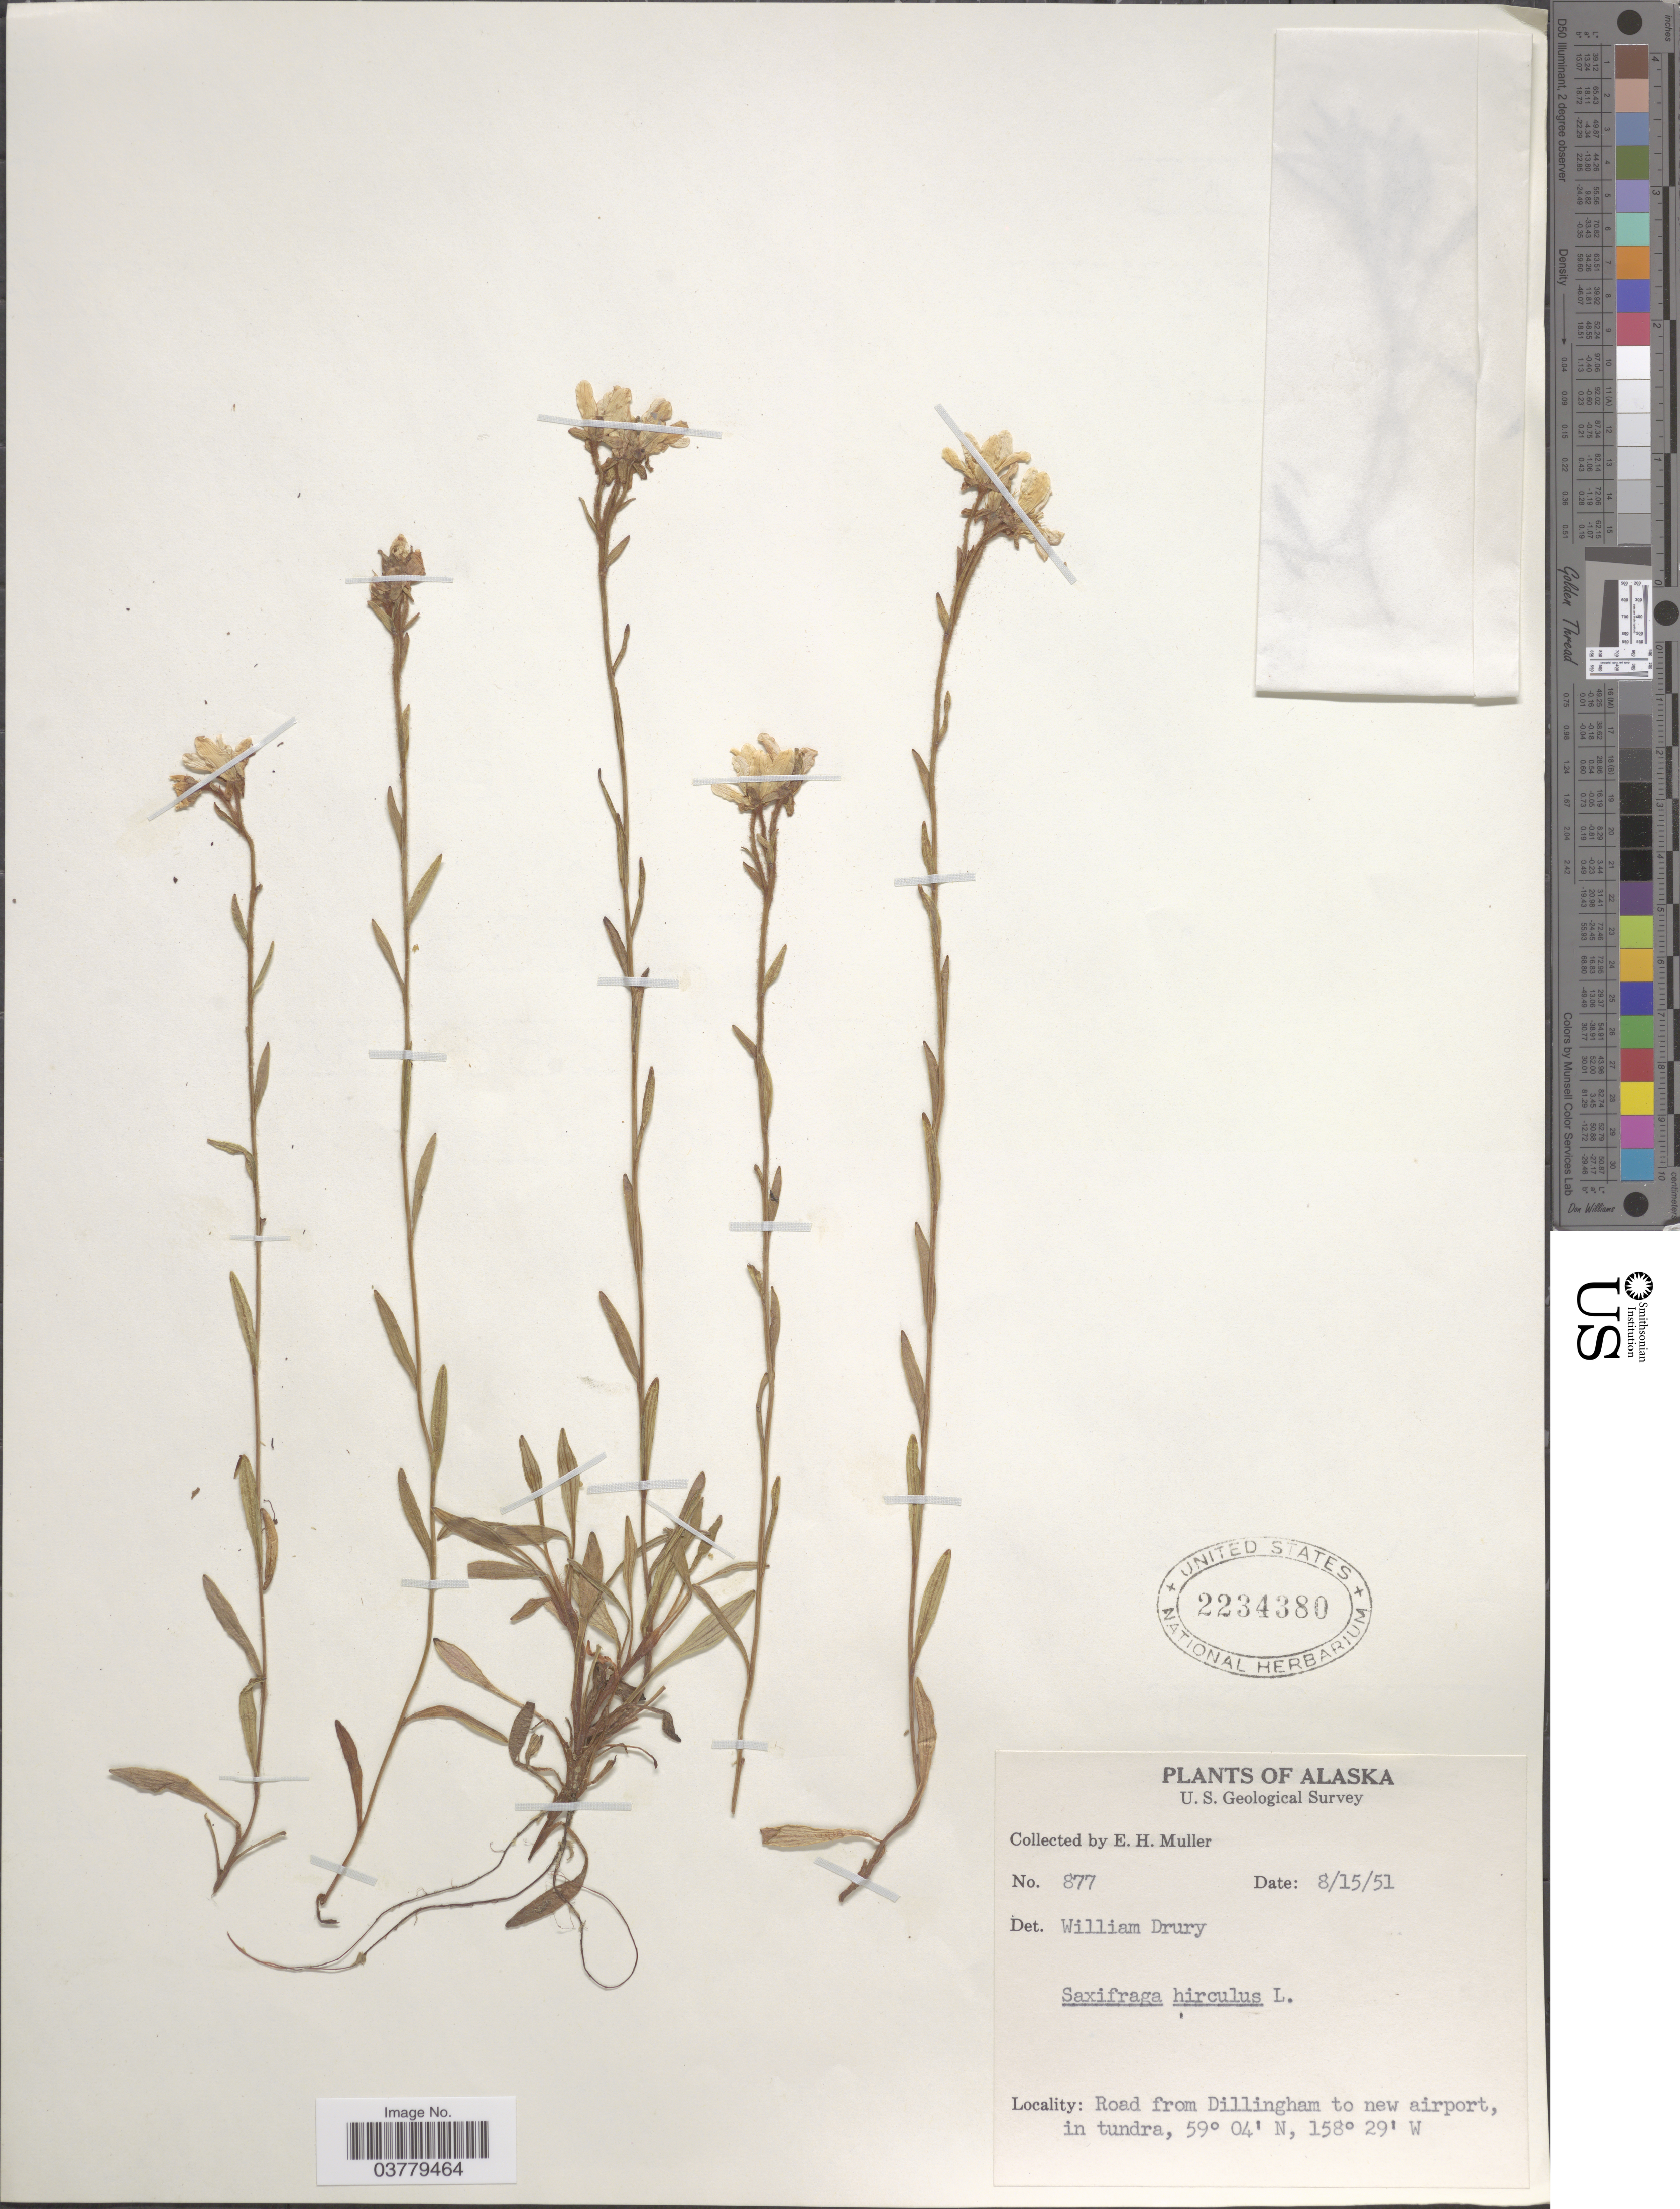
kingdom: Plantae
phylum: Tracheophyta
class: Magnoliopsida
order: Saxifragales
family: Saxifragaceae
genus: Saxifraga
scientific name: Saxifraga hirculus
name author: L.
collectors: E. H. Muller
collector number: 877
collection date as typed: Transcribed d/m/y: 15/8/51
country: United States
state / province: Alaska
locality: Road from Dillingham to new airport.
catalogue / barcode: US 2234380